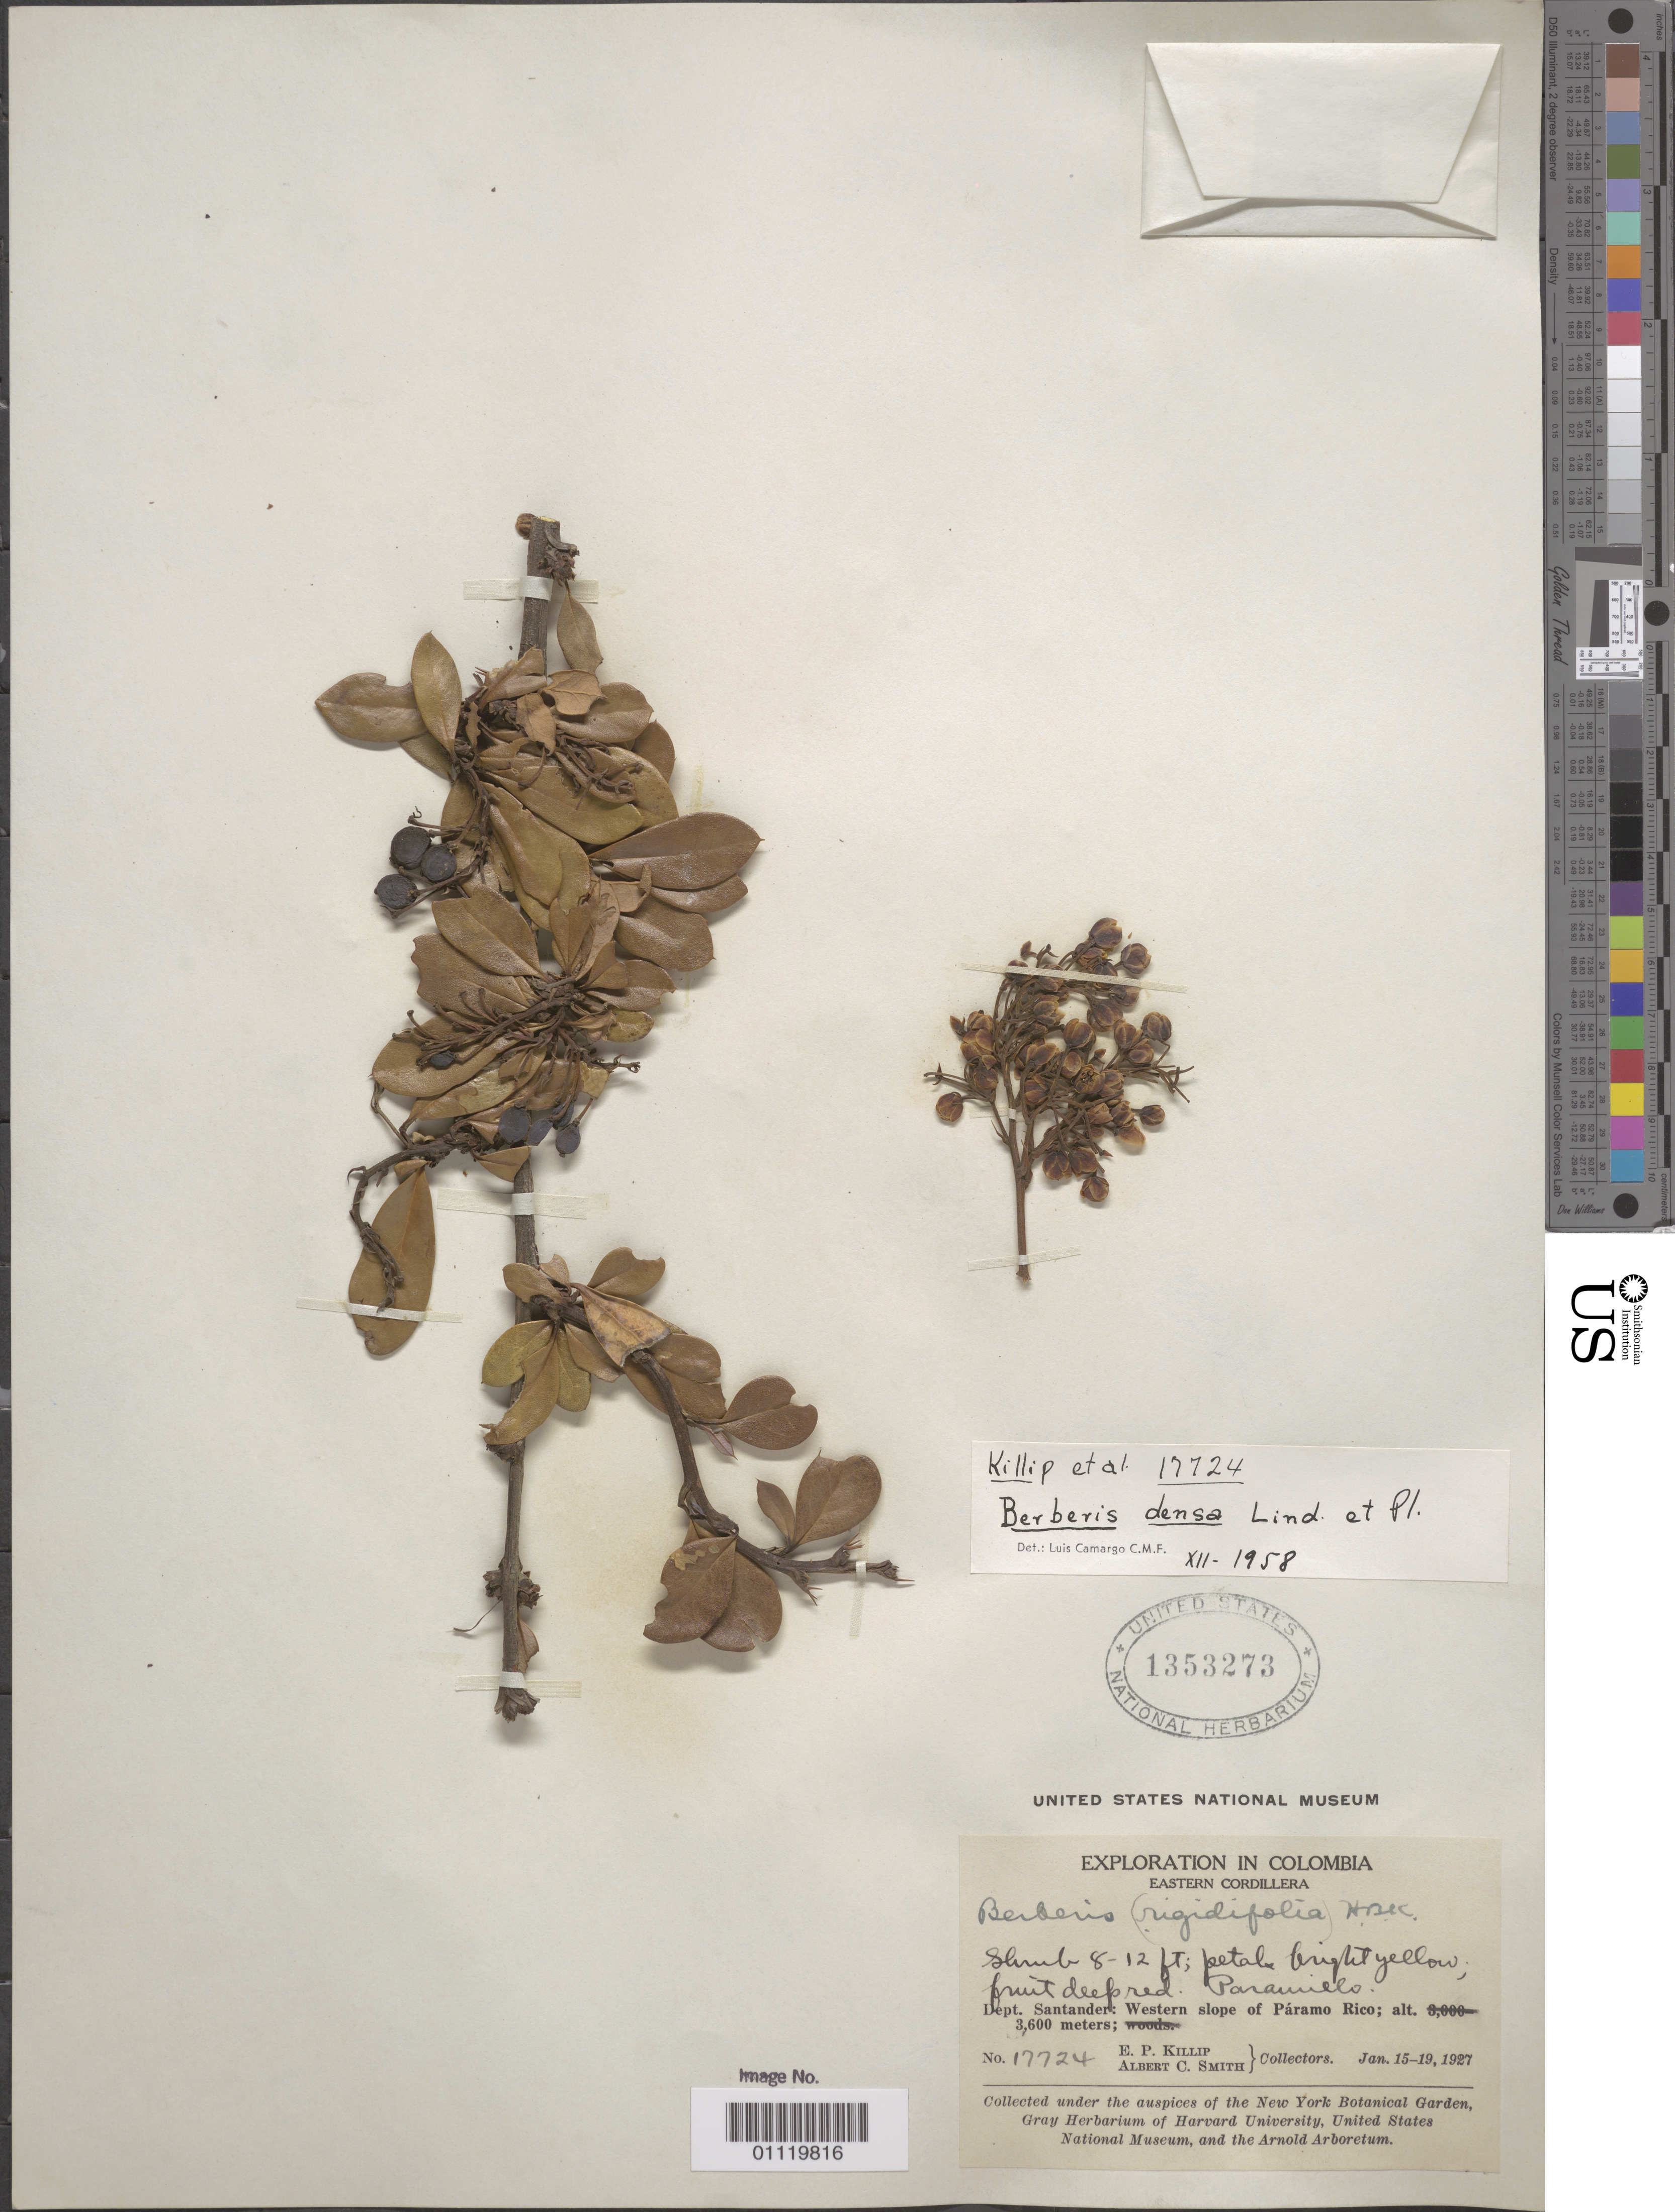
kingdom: Plantae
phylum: Tracheophyta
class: Magnoliopsida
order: Ranunculales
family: Berberidaceae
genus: Berberis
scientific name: Berberis densa Linden & Planch.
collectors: E. P. Killip & A. C. Smith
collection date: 1927-01-15/1927-01-19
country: Colombia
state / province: Santander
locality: Western slope of Paramo Rico.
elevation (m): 3600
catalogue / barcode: US 1353273